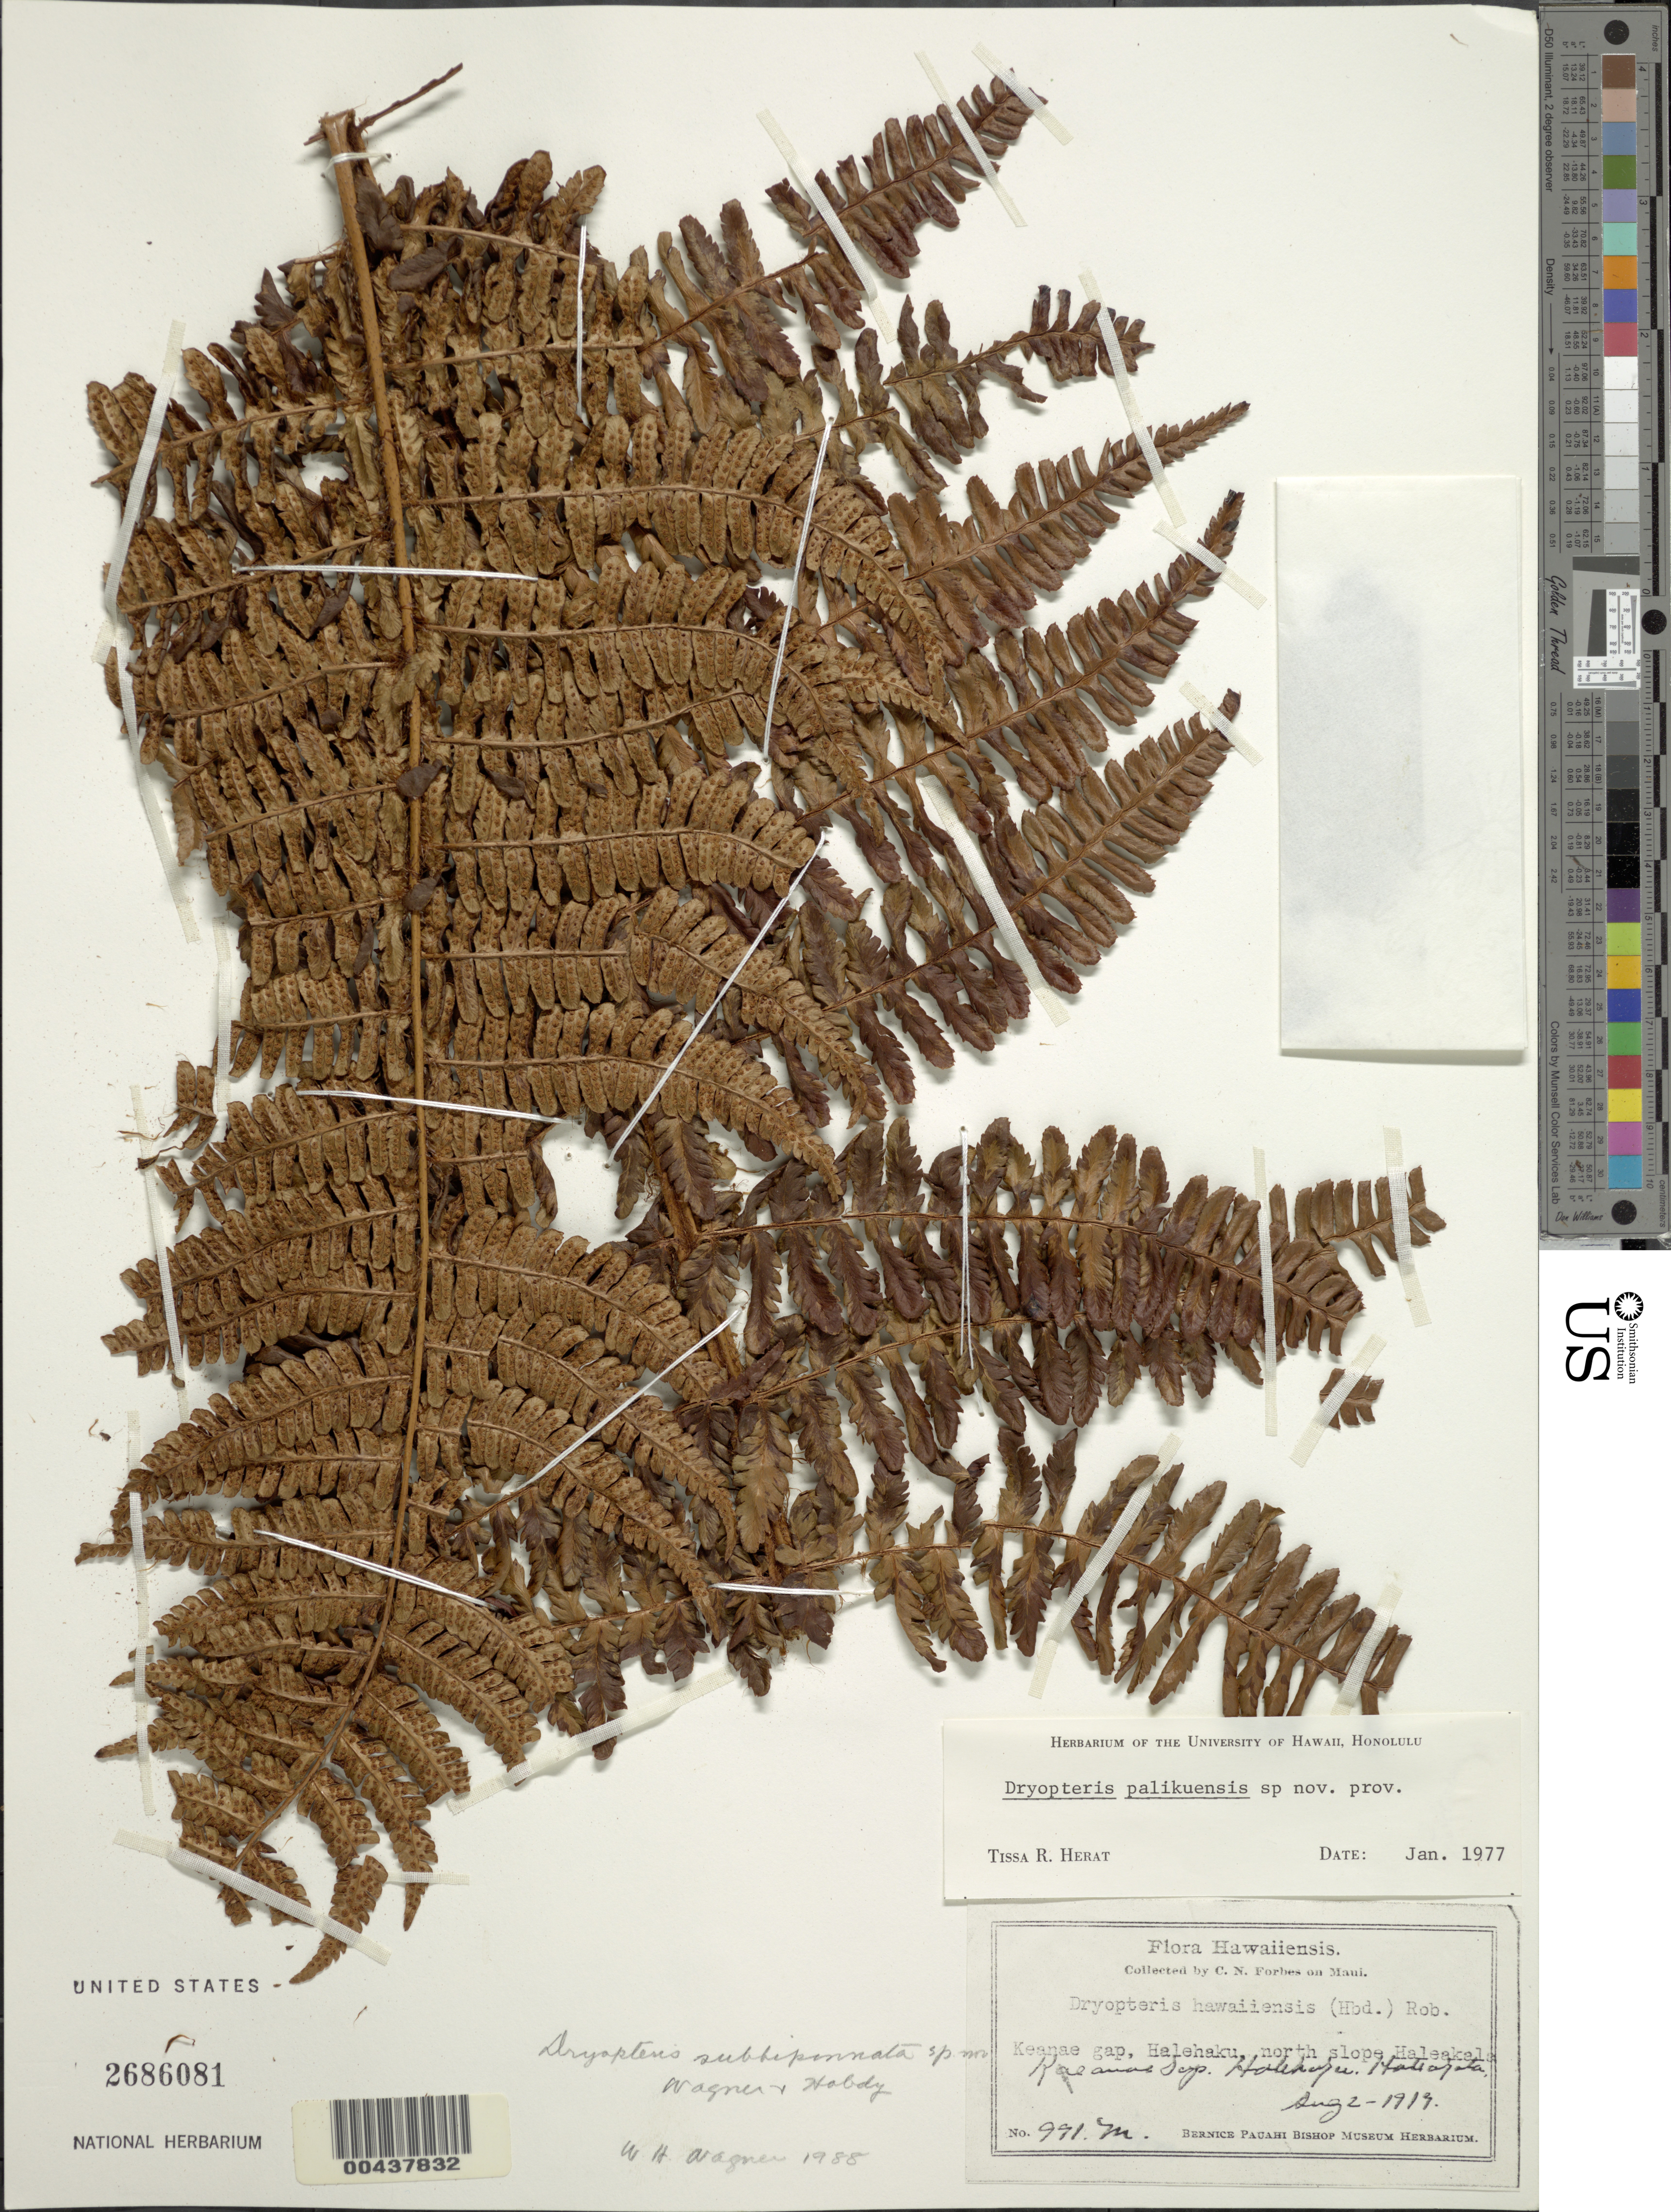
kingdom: Plantae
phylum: Tracheophyta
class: Polypodiopsida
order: Polypodiales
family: Dryopteridaceae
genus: Dryopteris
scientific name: Dryopteris subtripinnata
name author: (Miq.) Kuntze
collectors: C. N. Forbes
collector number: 971.M.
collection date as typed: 2 Aug 1917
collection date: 1917-08-02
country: United States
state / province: Hawaii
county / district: Maui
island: Maui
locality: Keanae gap, Halehaku, N slope Haleakala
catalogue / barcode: US 2686081